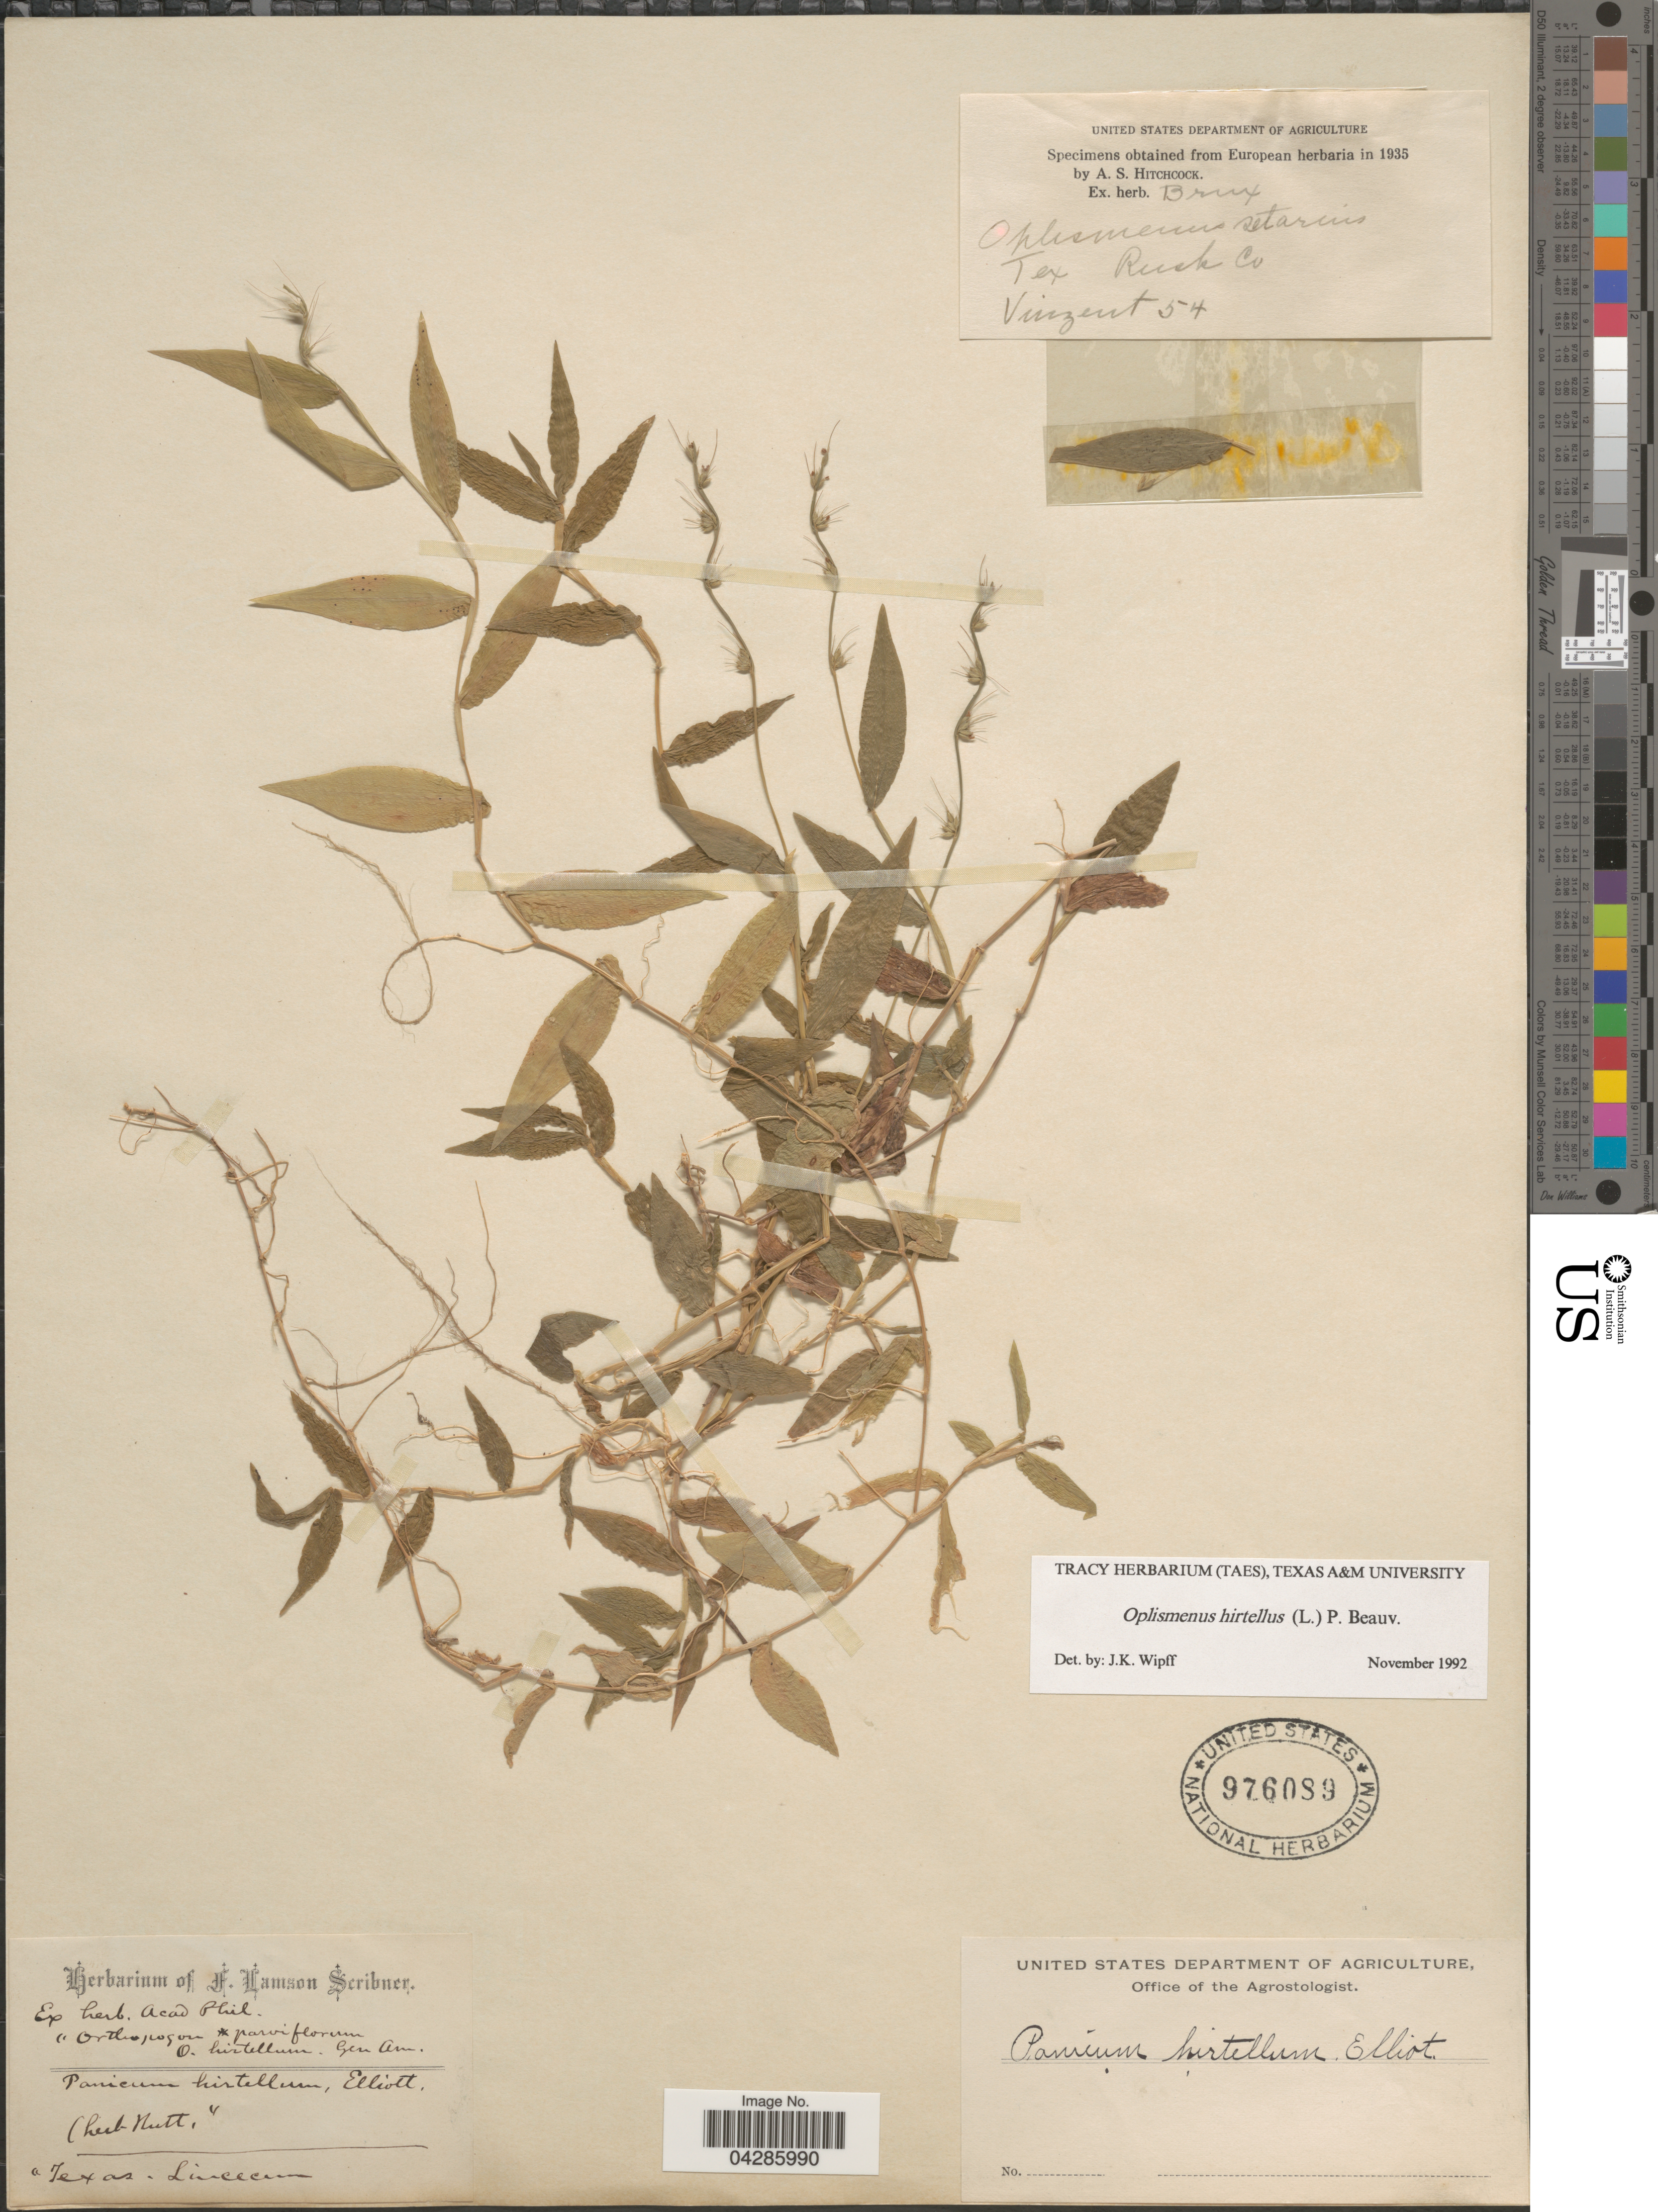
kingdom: Plantae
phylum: Tracheophyta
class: Liliopsida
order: Poales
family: Poaceae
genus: Oplismenus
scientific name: Oplismenus hirtellus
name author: (L.) P. Beauv.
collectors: -. Vinzent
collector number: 54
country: United States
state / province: Texas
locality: Rush Co.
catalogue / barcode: US 976089